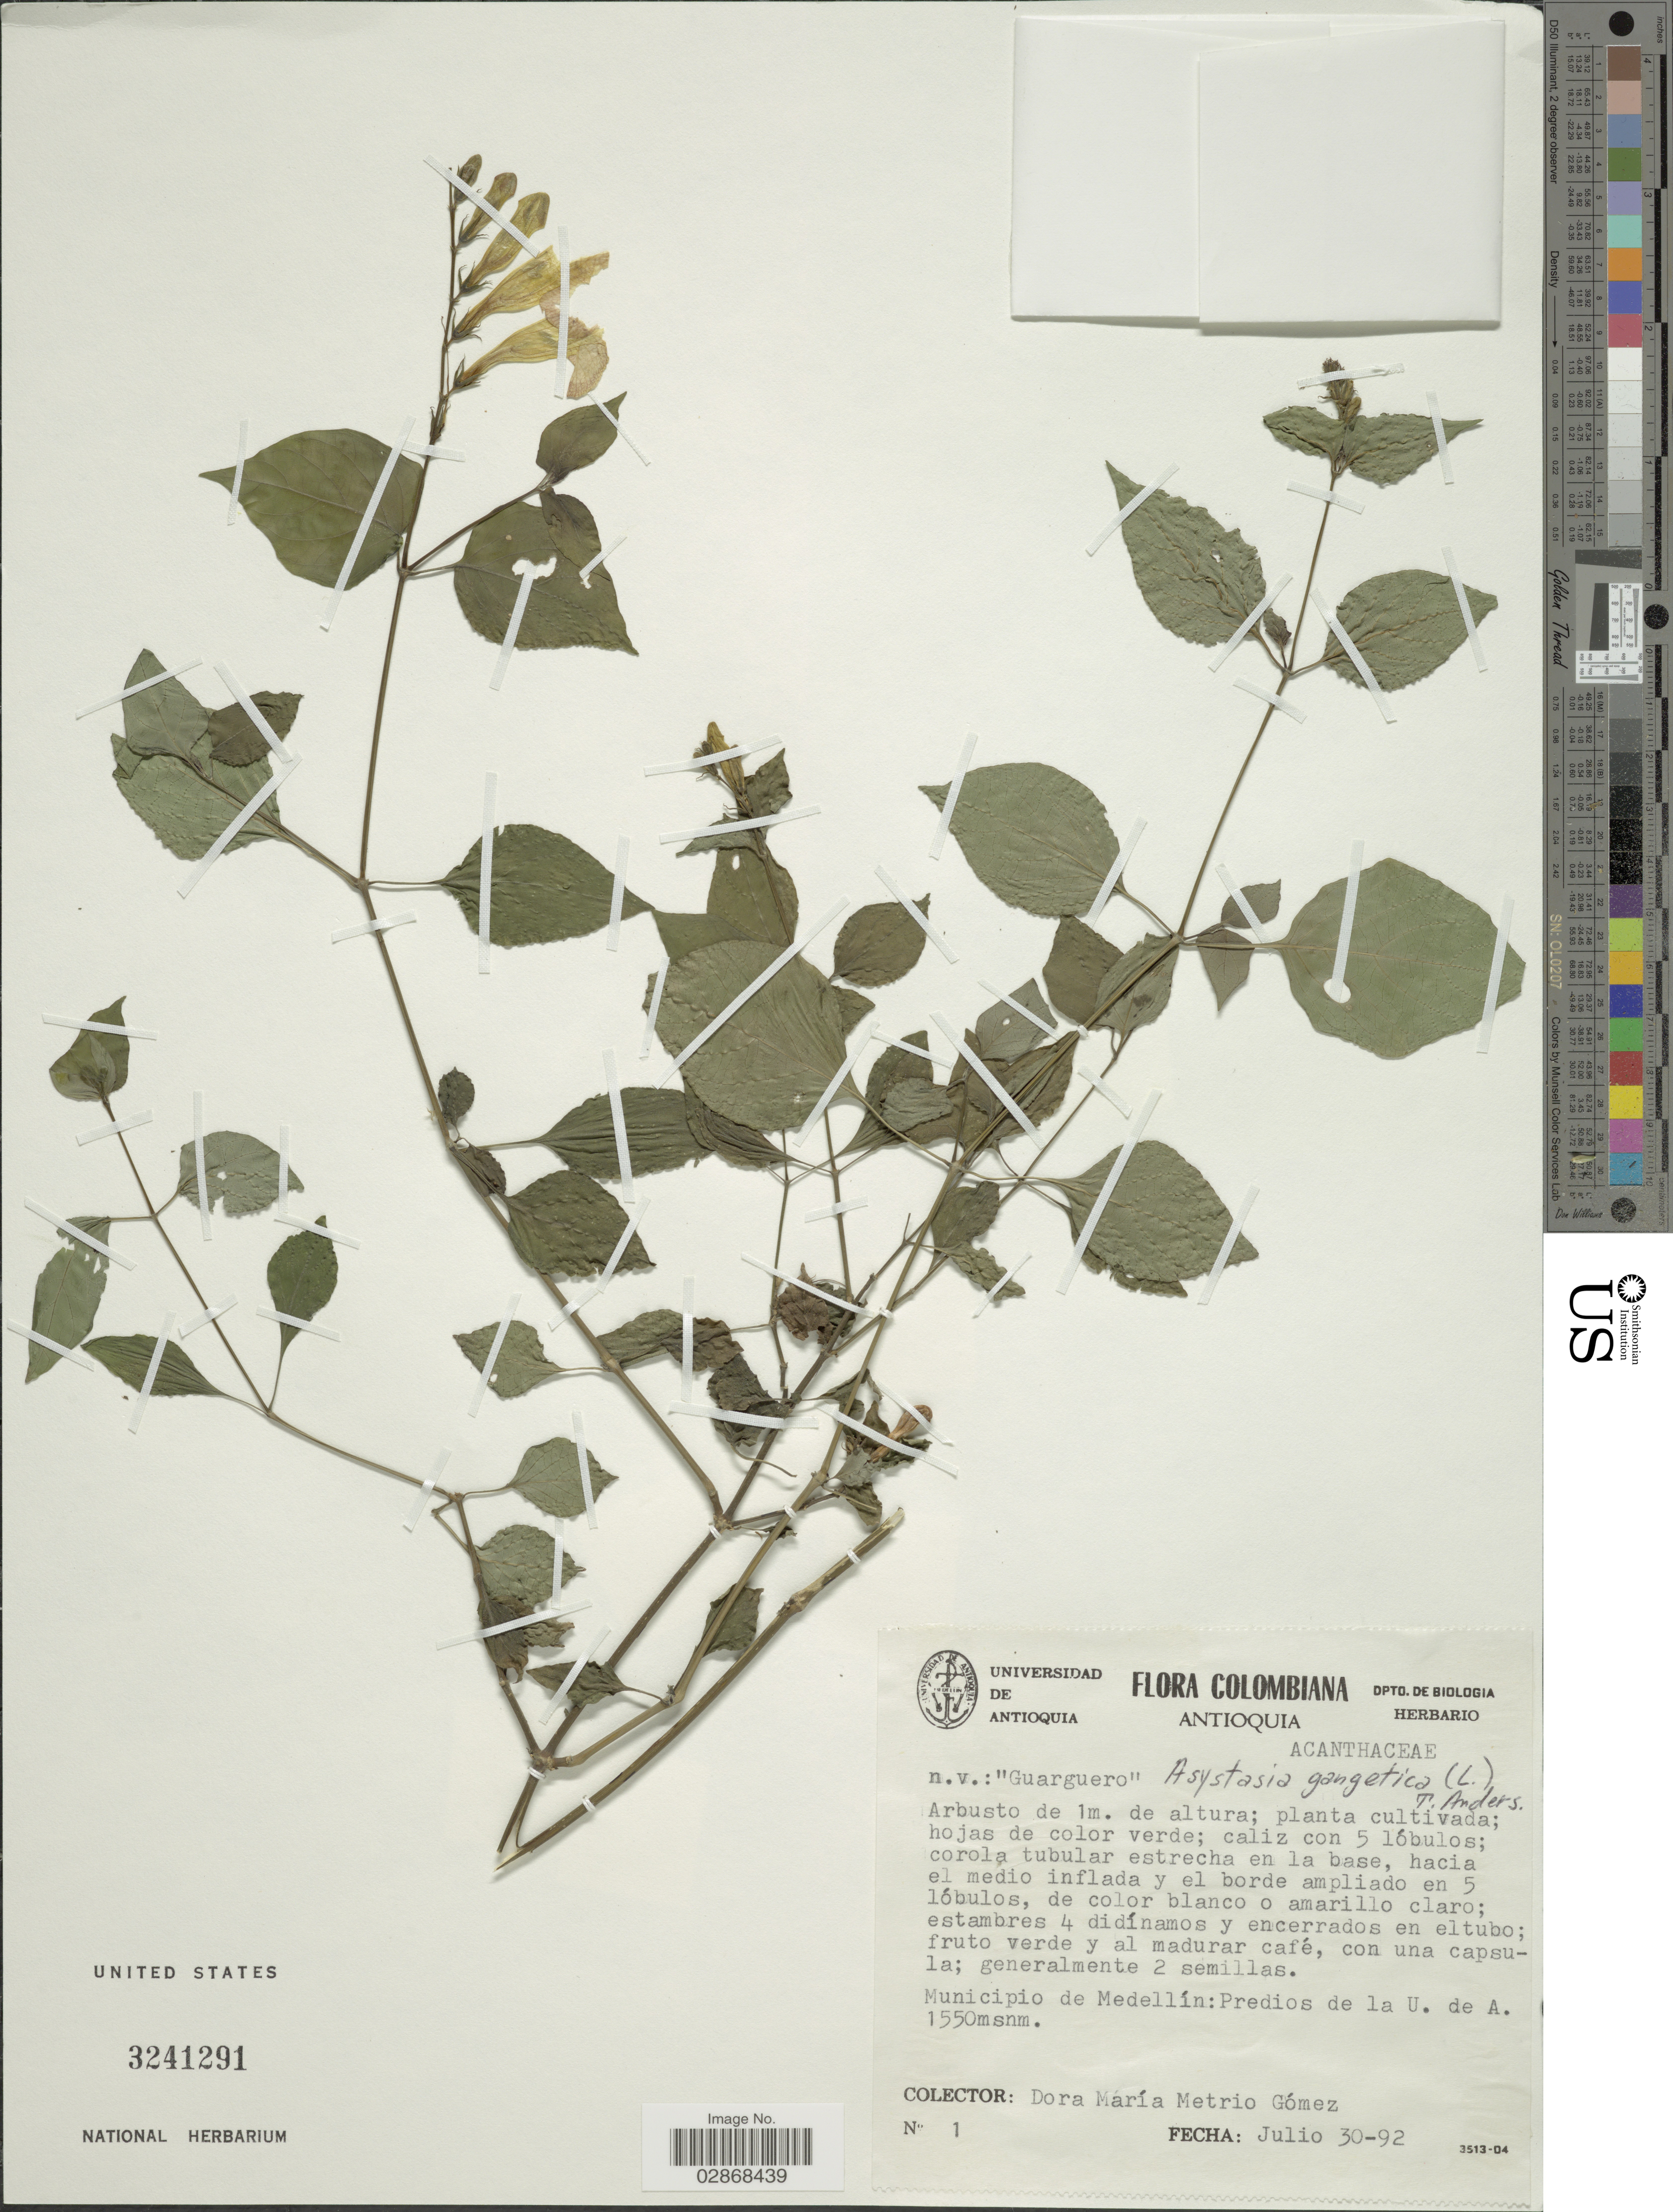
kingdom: Plantae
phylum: Tracheophyta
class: Magnoliopsida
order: Lamiales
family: Acanthaceae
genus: Asystasia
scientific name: Asystasia gangetica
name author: (L.) T. Anderson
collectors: D. Gomez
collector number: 1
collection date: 1992-07-30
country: Colombia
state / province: Antioquia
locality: Municipio de Medellín: Predios de la U. de A.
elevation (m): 1550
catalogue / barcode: US 3241291